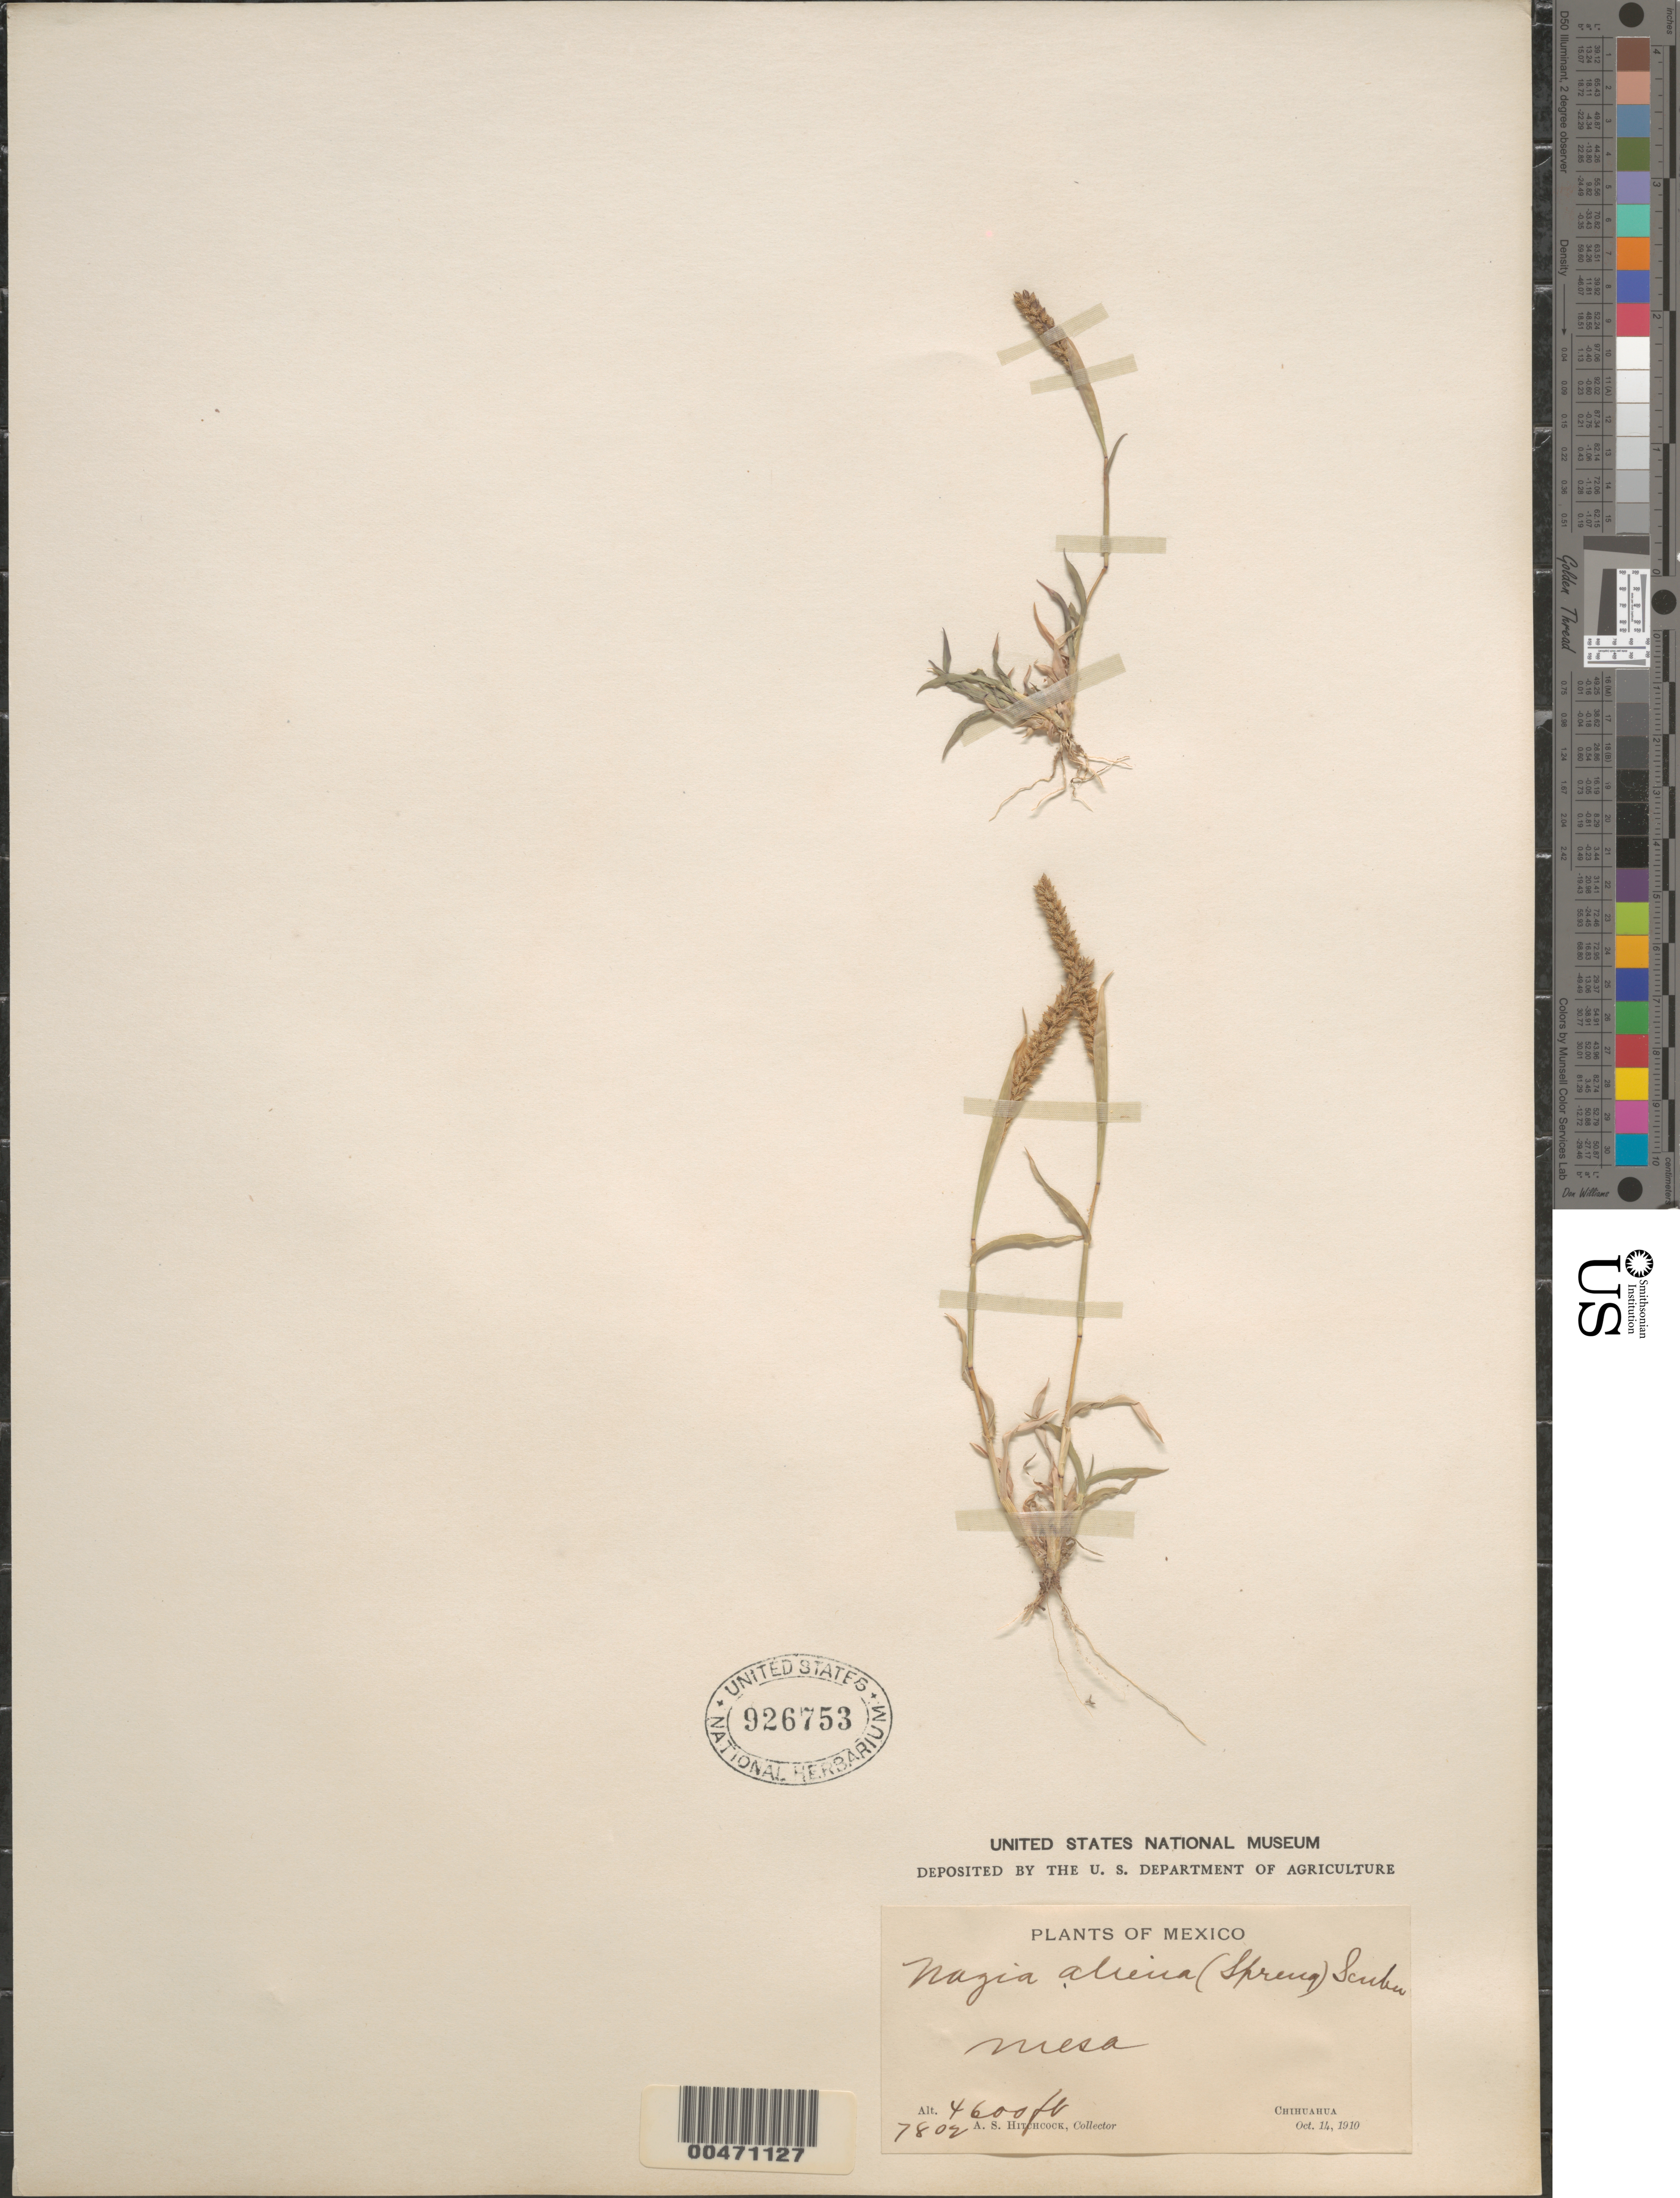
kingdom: Plantae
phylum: Tracheophyta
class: Liliopsida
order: Poales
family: Poaceae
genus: Tragus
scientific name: Tragus berteronianus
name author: Schult.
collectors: A. S. Hitchcock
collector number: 7802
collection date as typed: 14 Oct 1910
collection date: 1910-10-14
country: Mexico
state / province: Chihuahua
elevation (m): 1402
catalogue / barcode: US 926753